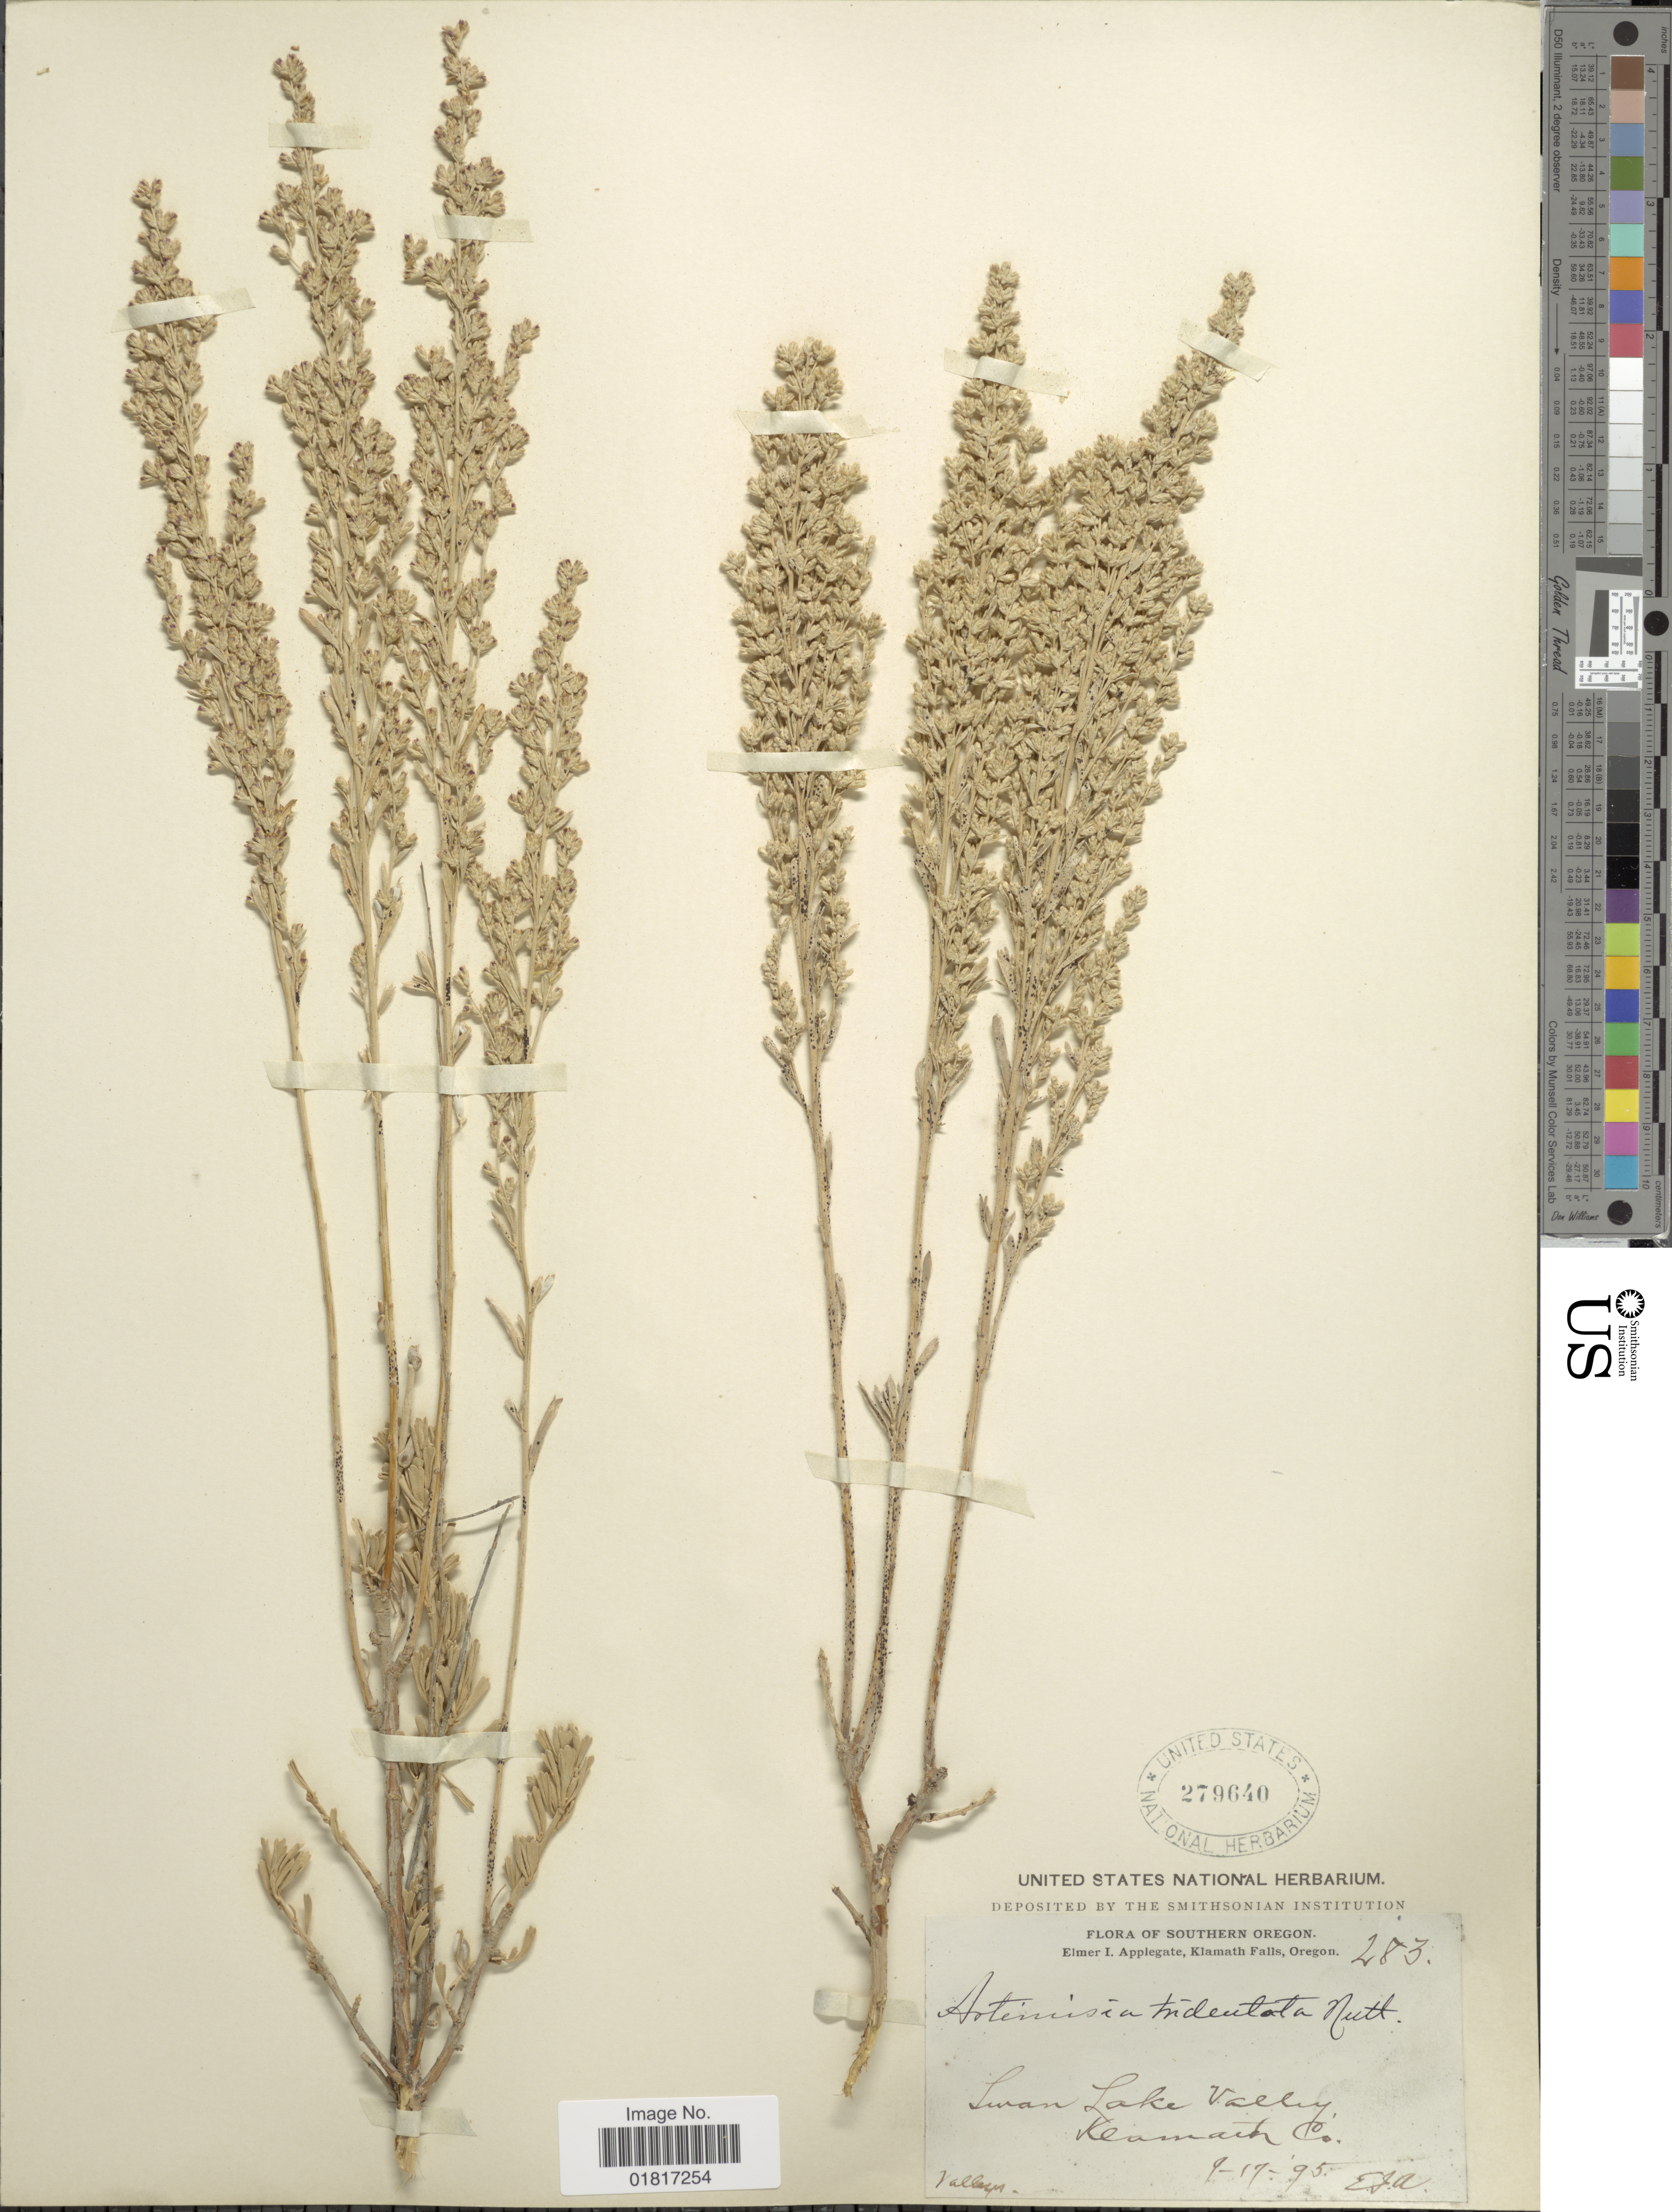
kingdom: Plantae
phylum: Tracheophyta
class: Magnoliopsida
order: Asterales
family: Asteraceae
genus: Artemisia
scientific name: Artemisia tridentata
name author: Nutt.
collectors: E. I. Applegate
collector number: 283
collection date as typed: Transcribed d/m/y: 17/9/95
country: United States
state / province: Oregon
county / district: Klamath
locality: Southern Oregon, Swan Lake Valley, Klamath Co, Valleys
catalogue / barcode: US 279640